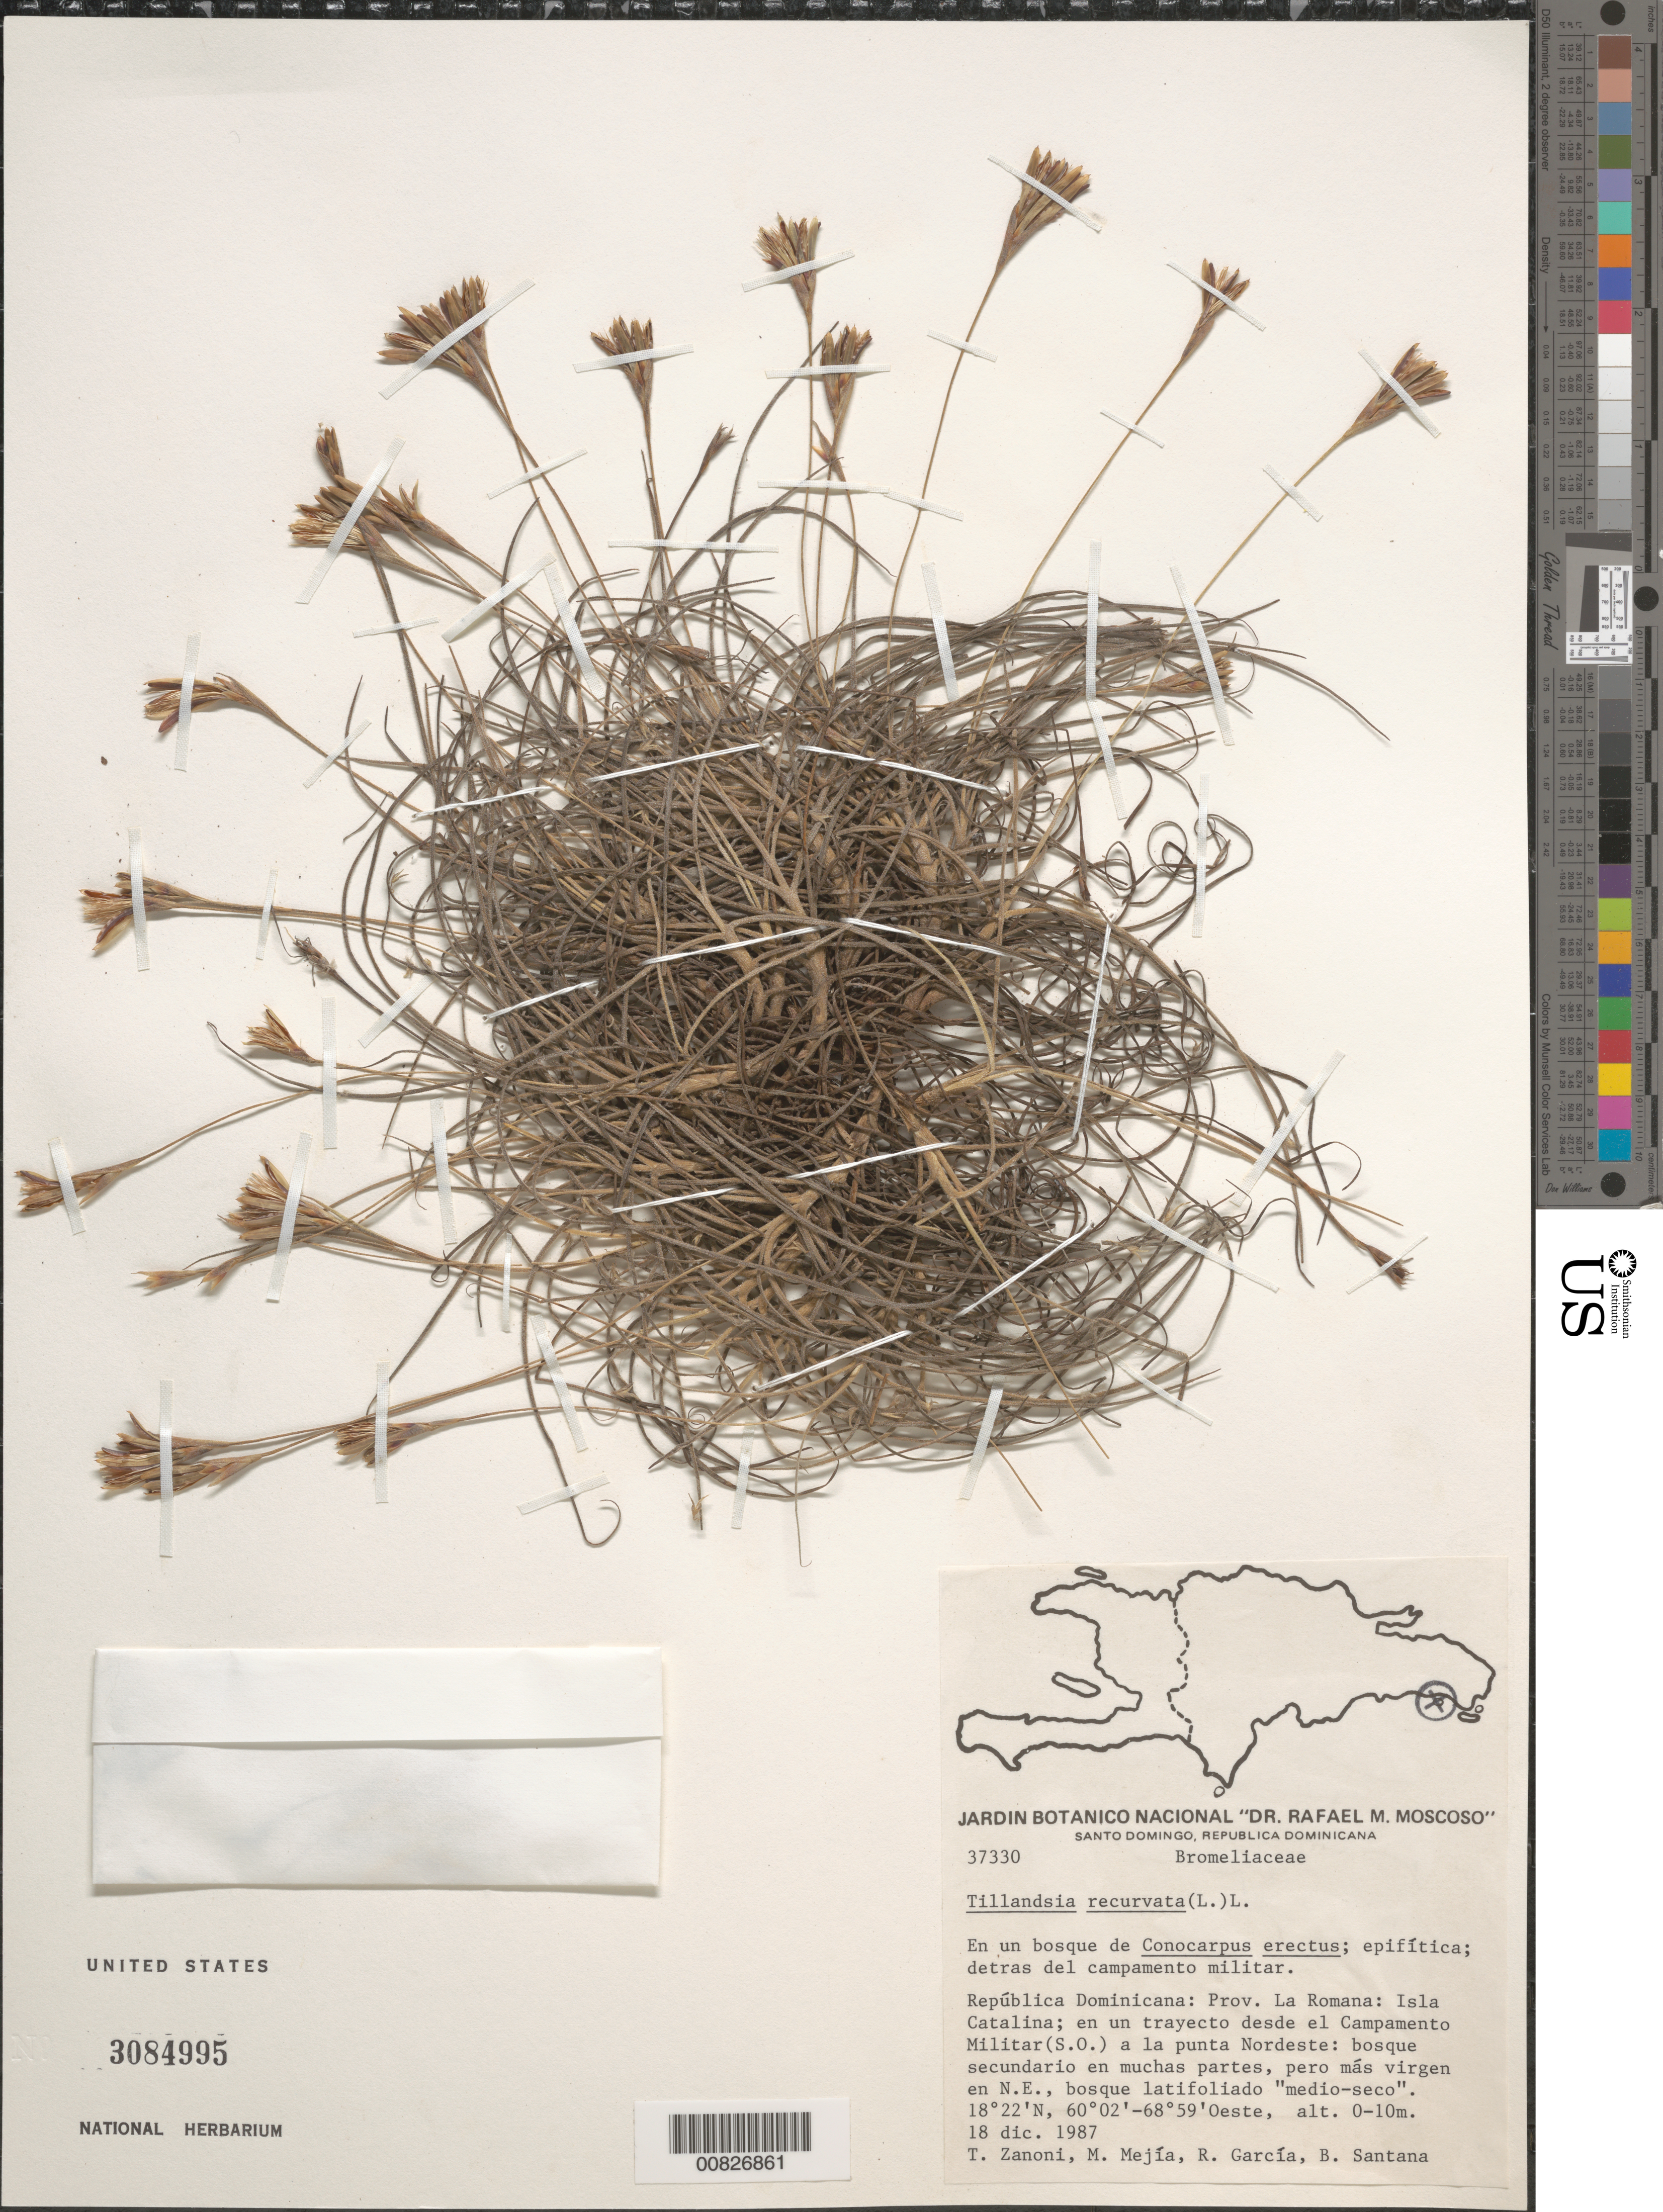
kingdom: Plantae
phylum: Tracheophyta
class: Liliopsida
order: Poales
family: Bromeliaceae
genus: Tillandsia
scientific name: Tillandsia recurvata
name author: L.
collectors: T. A. Zanoni, M. Mejia, R. G. García & B. Santana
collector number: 37330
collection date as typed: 18 Dec 1986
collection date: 1986-12-18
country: Dominican Republic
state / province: La Romana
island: Catalina I.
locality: Isla Catalina; en un trayecto desde el Campamento Militar (S. O.) a la punta Nordeste. Detrás del Campamento Militar.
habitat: Bosque de Conocarpus erectus. Bosque secundario en muchas partes, pero más virgen en NE, bosque latifoliado "Medio-seco".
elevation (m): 0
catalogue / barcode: US 3084995